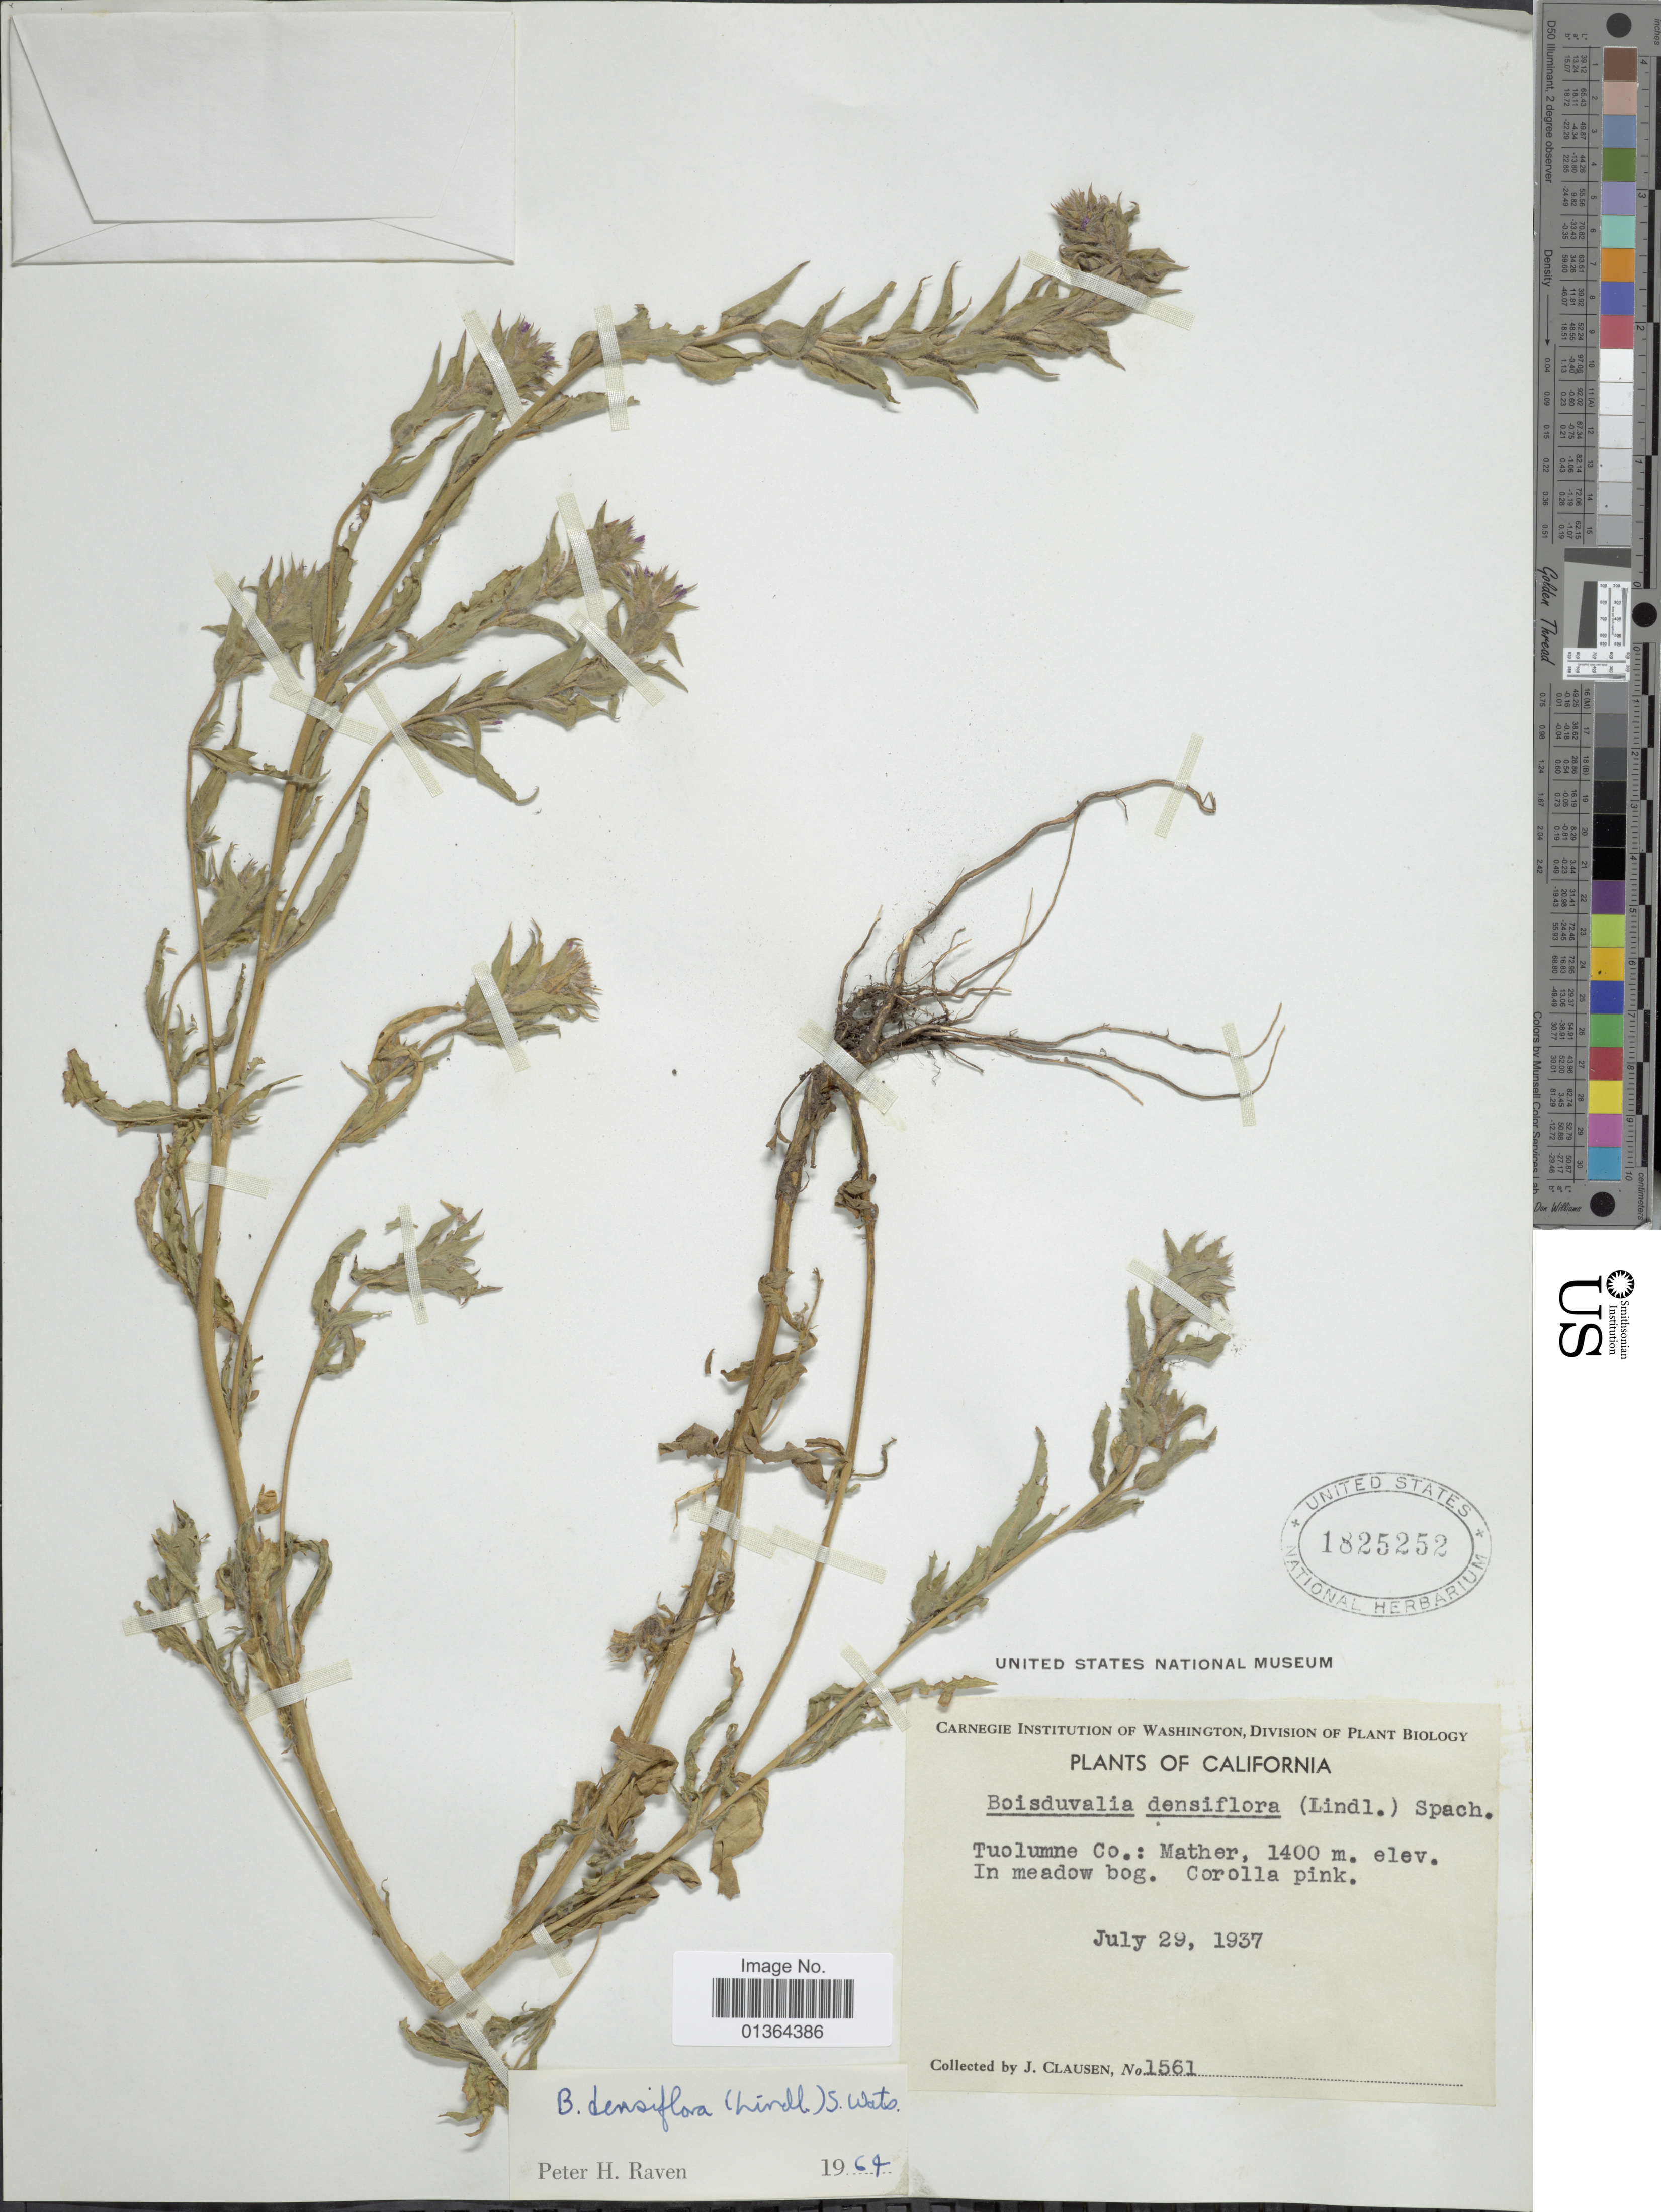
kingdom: Plantae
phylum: Tracheophyta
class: Magnoliopsida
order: Myrtales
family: Onagraceae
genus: Epilobium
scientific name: Epilobium densiflorum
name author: (Lindl.) Hoch & P.H. Raven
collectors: J. Clausen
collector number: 1561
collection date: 1937-07-29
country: United States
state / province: California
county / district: Tuolumne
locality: Tuolumne Co: Mather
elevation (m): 1400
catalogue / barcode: US 1825252